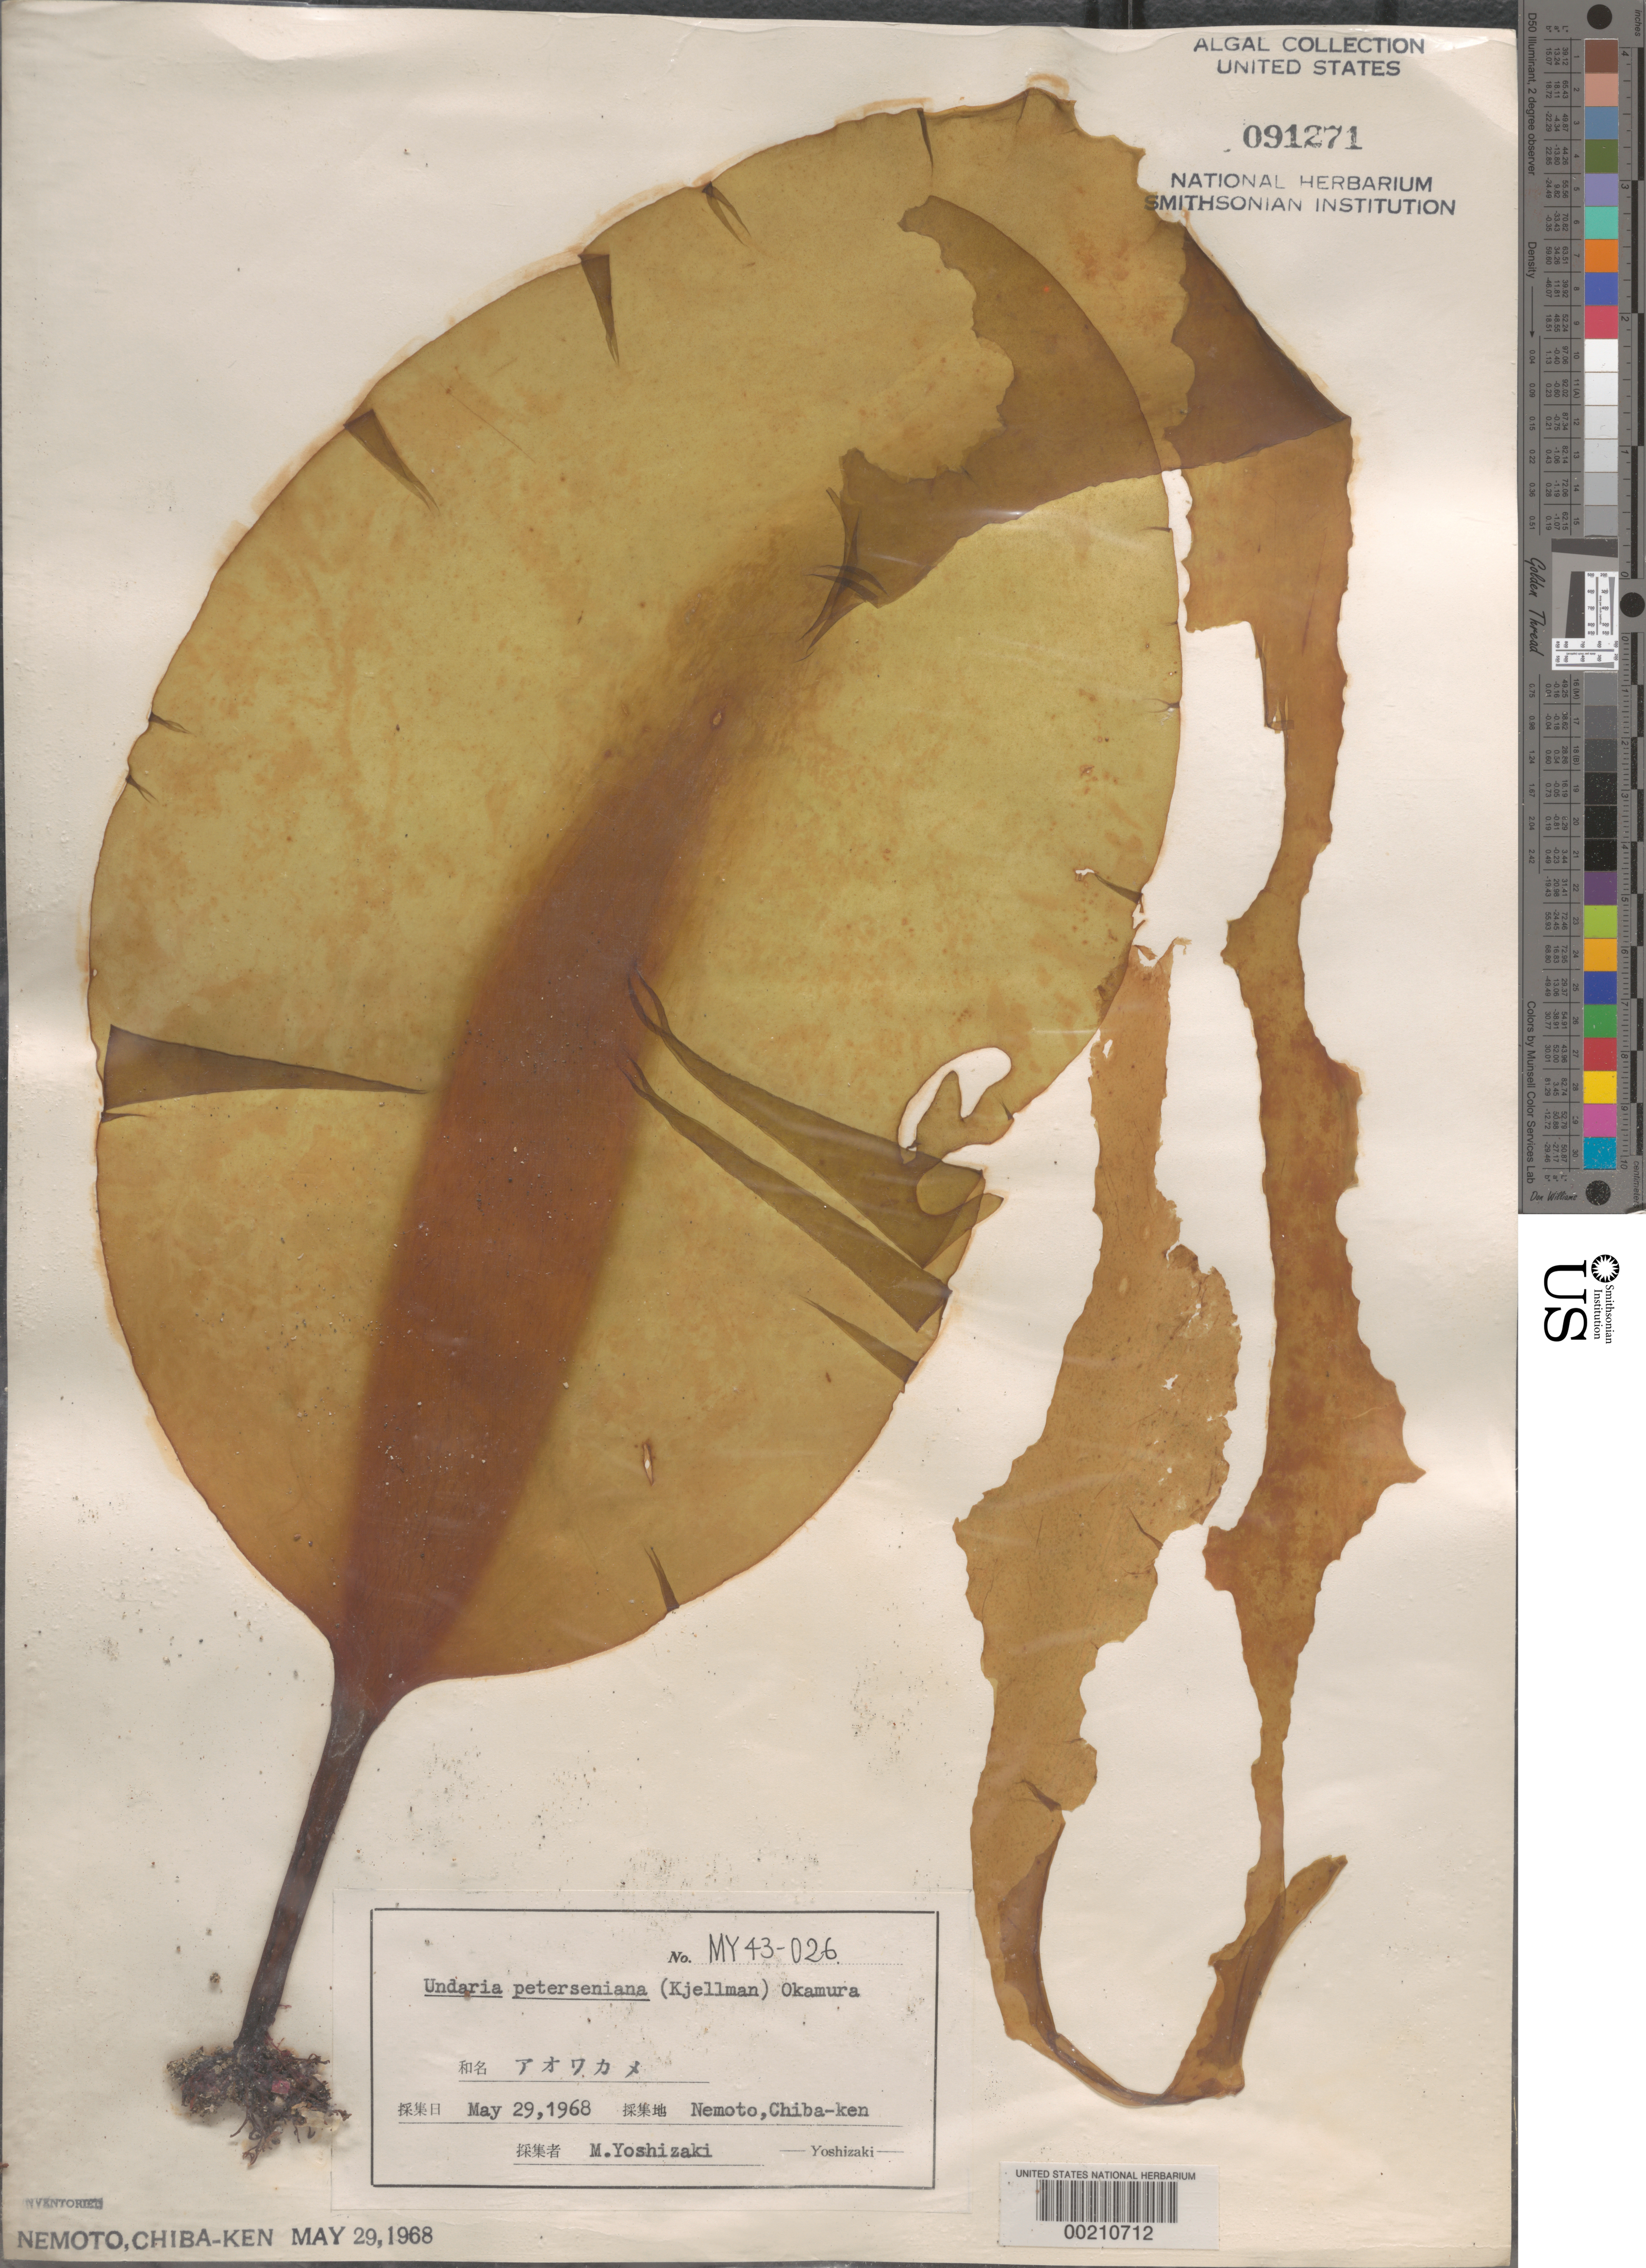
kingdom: Chromista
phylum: Ochrophyta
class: Phaeophyceae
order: Laminariales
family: Alariaceae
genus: Undaria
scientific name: Undaria peterseniana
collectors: M. Yoshizaki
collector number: My 43-026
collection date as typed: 29 May 1968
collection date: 1968-05-29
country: Japan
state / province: Tiba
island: Honshu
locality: Nemoto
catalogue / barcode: US 91271